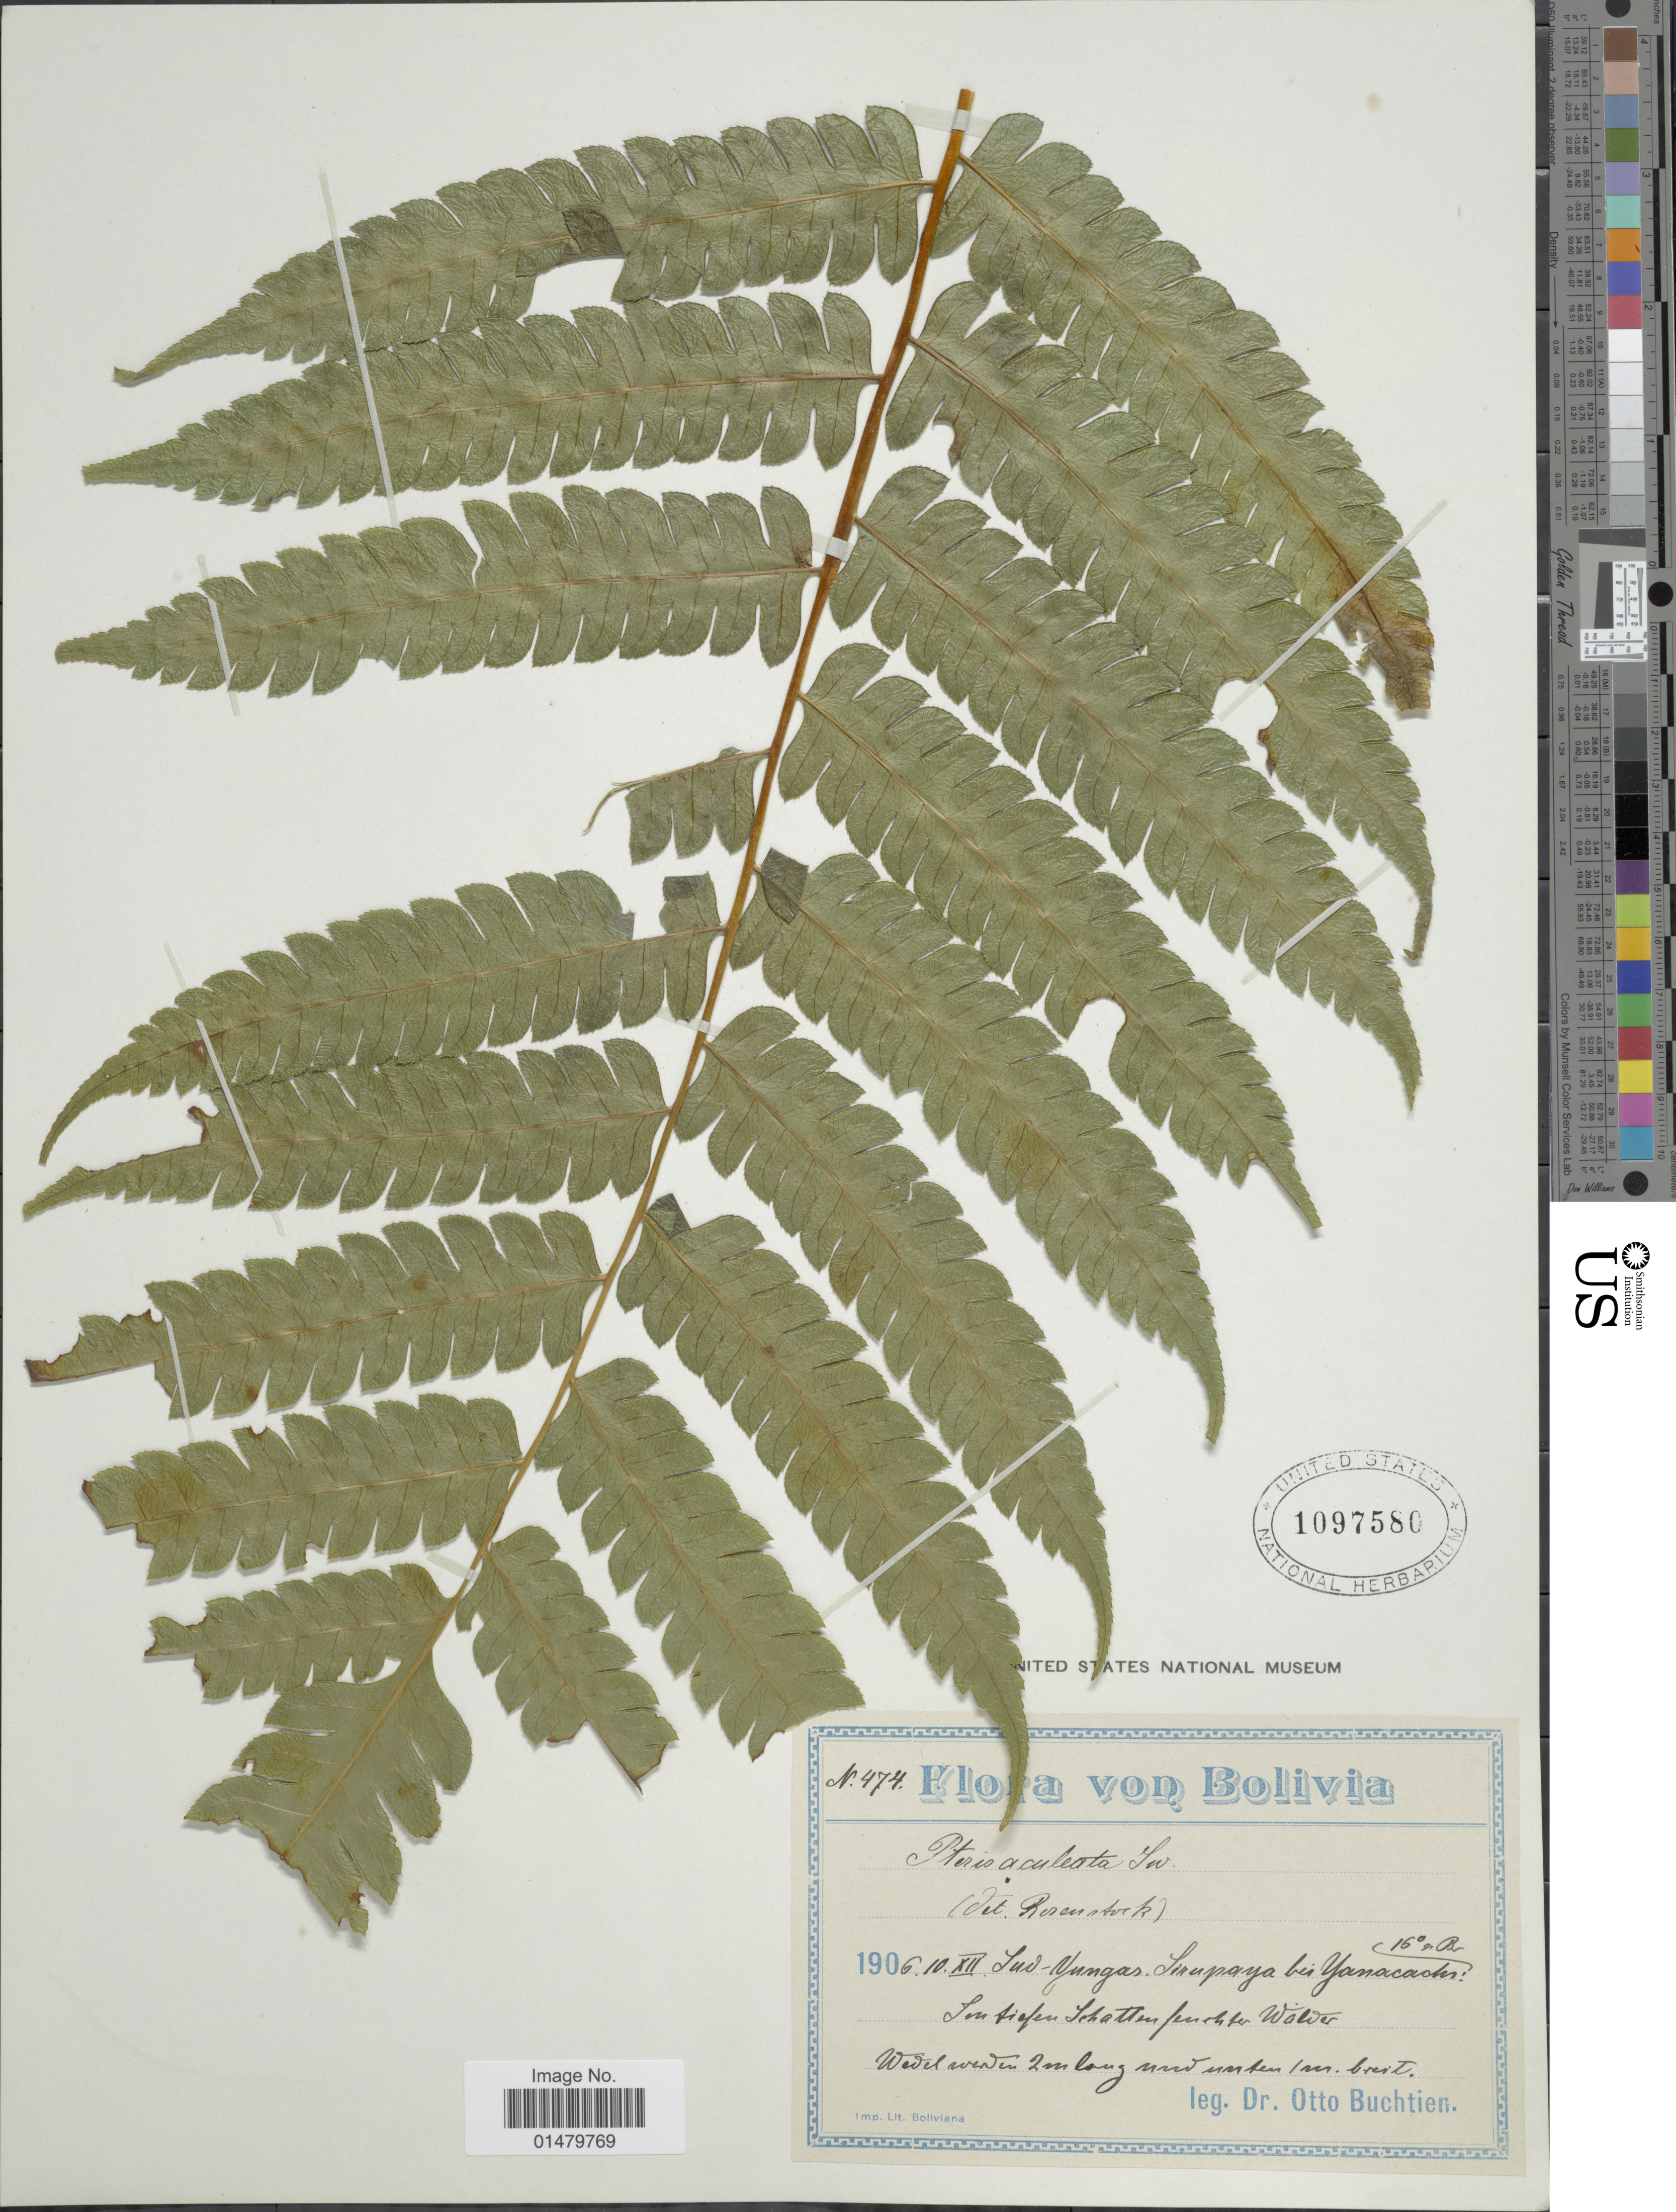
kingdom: Plantae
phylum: Tracheophyta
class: Polypodiopsida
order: Polypodiales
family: Pteridaceae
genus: Pteris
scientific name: Pteris podophylla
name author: Sw.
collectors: O. Buchtien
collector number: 474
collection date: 1906-12-10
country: Bolivia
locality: Sud-Yungas. Sirupaya bei Yanacachi: 16° s. Br. In schattigen Waldern.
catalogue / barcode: US 1097580